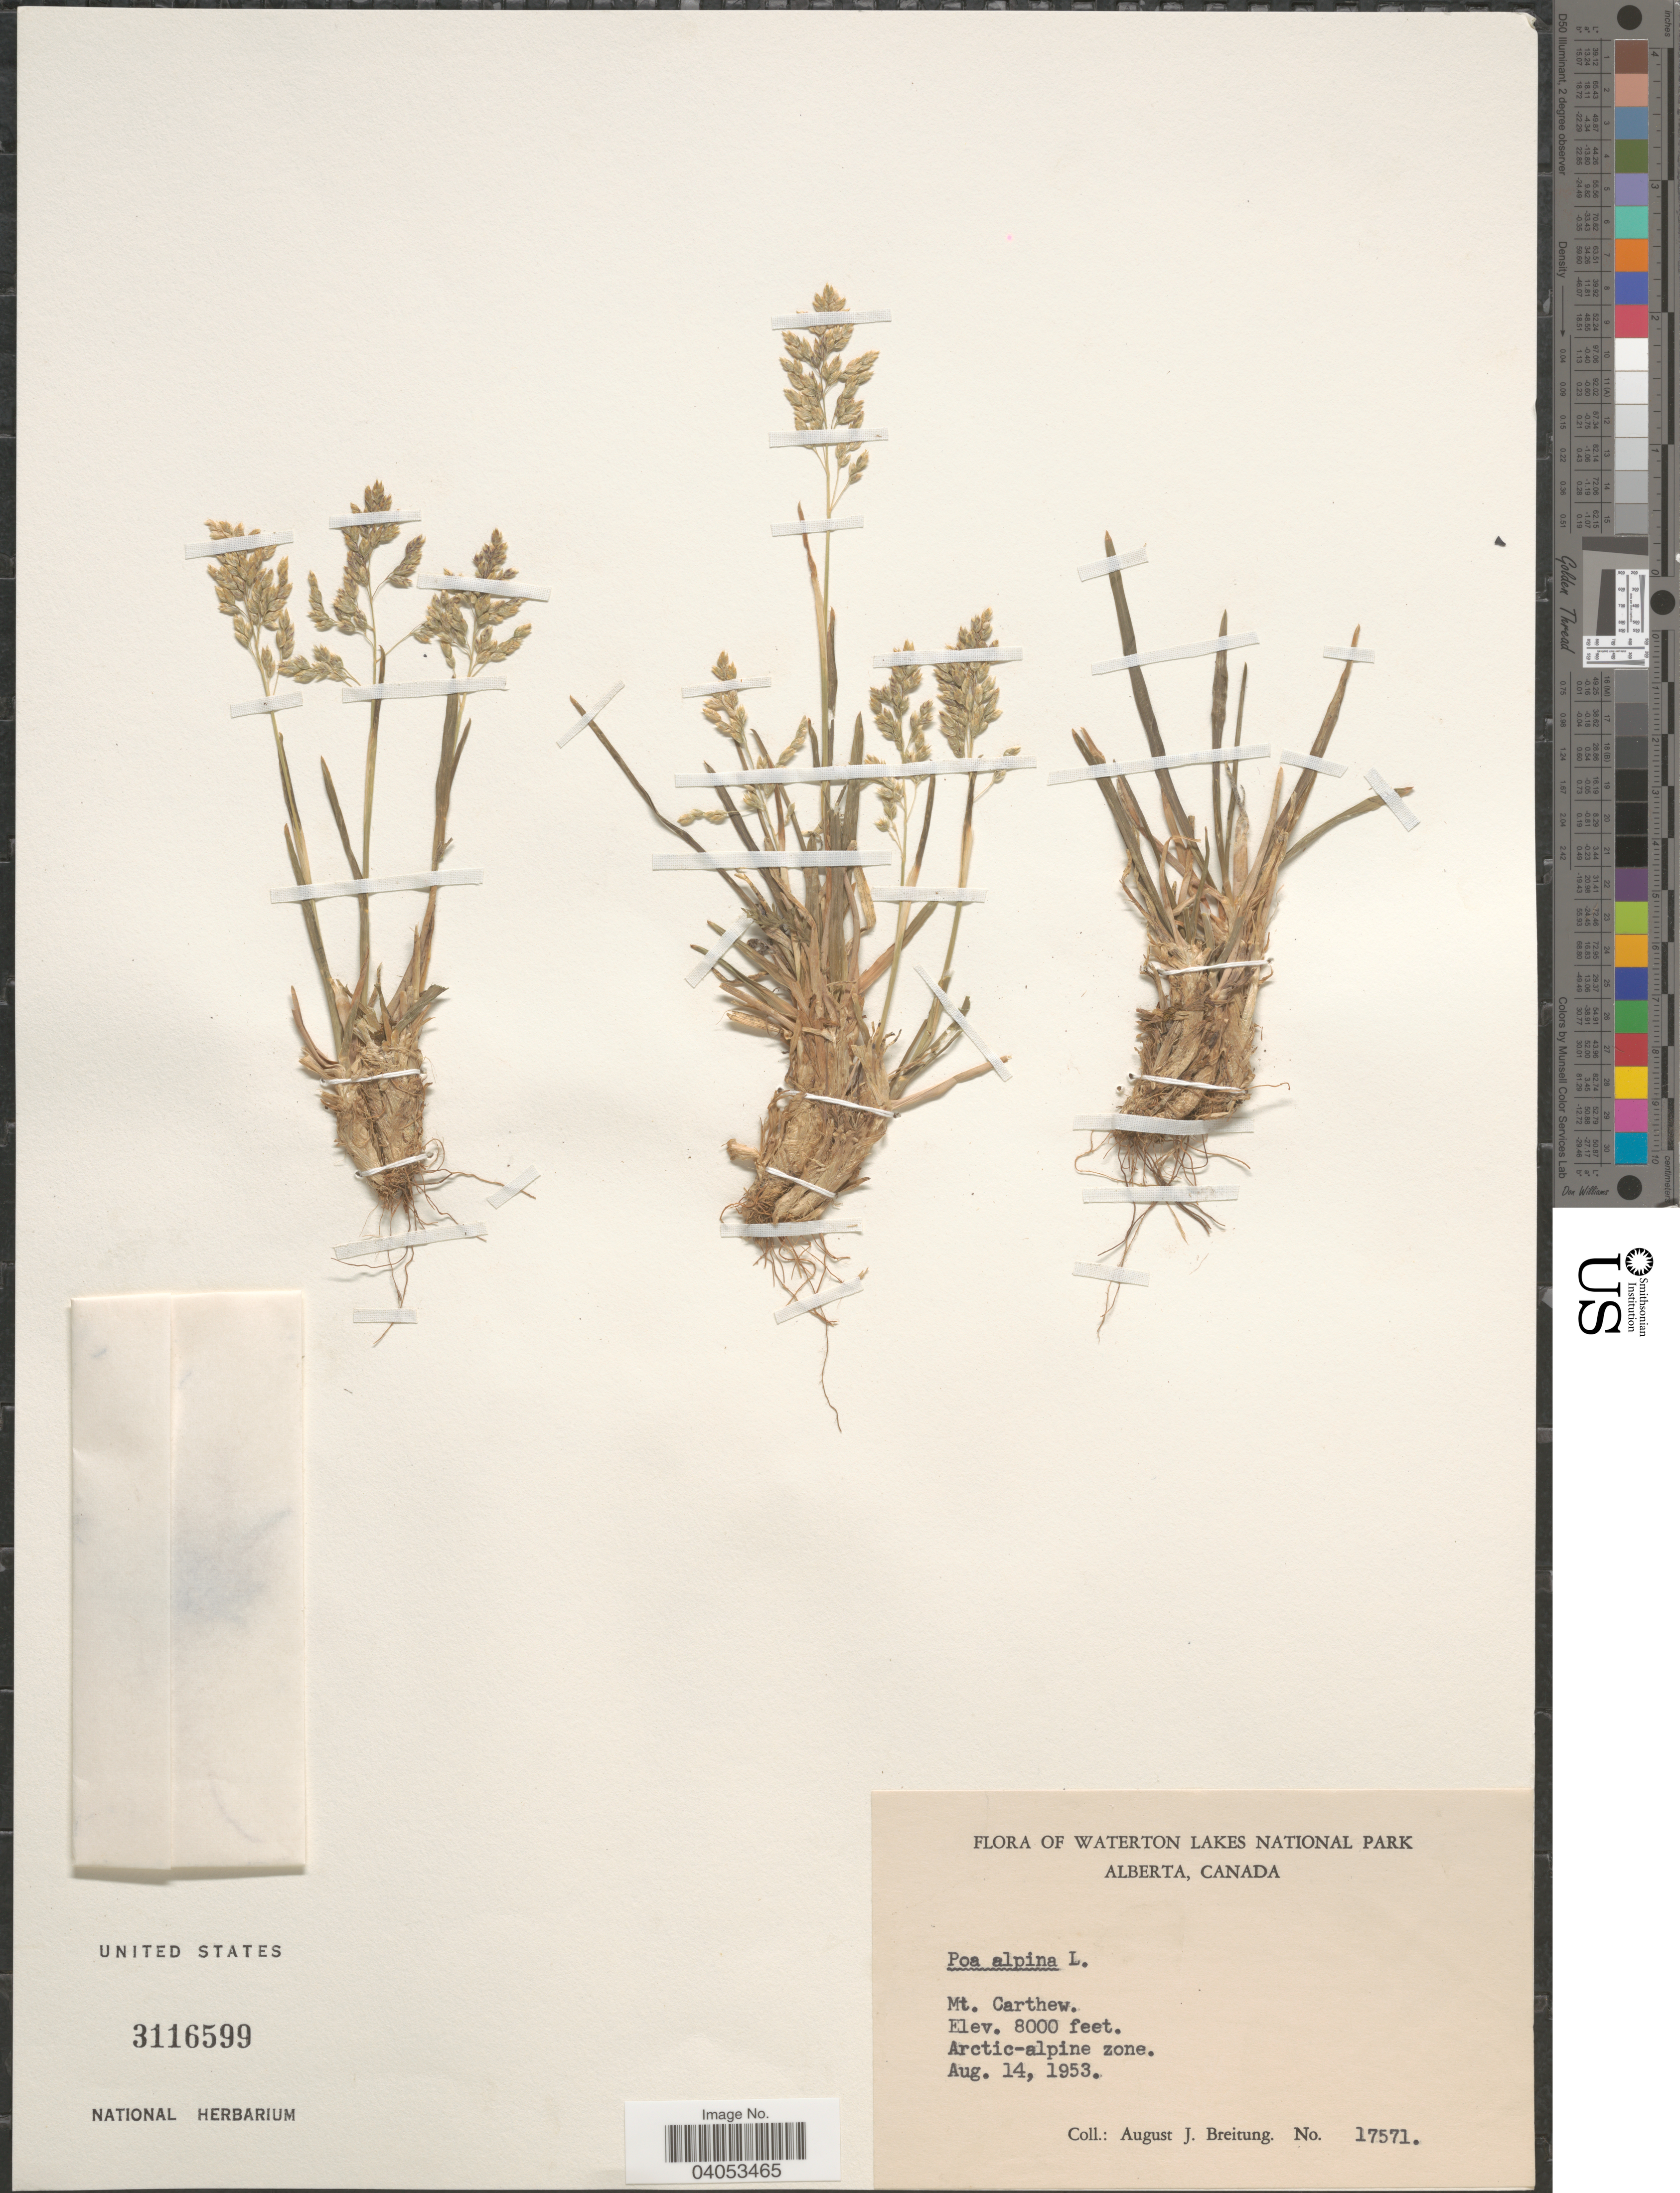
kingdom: Plantae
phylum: Tracheophyta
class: Liliopsida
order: Poales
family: Poaceae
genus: Poa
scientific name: Poa alpina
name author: L.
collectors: A. Breitung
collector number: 17571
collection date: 1953-08-14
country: Canada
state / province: Alberta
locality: Waterton Lakes National Park. Mt. Carthew. Arctic-alpine zone.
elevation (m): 2438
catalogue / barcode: US 3116599